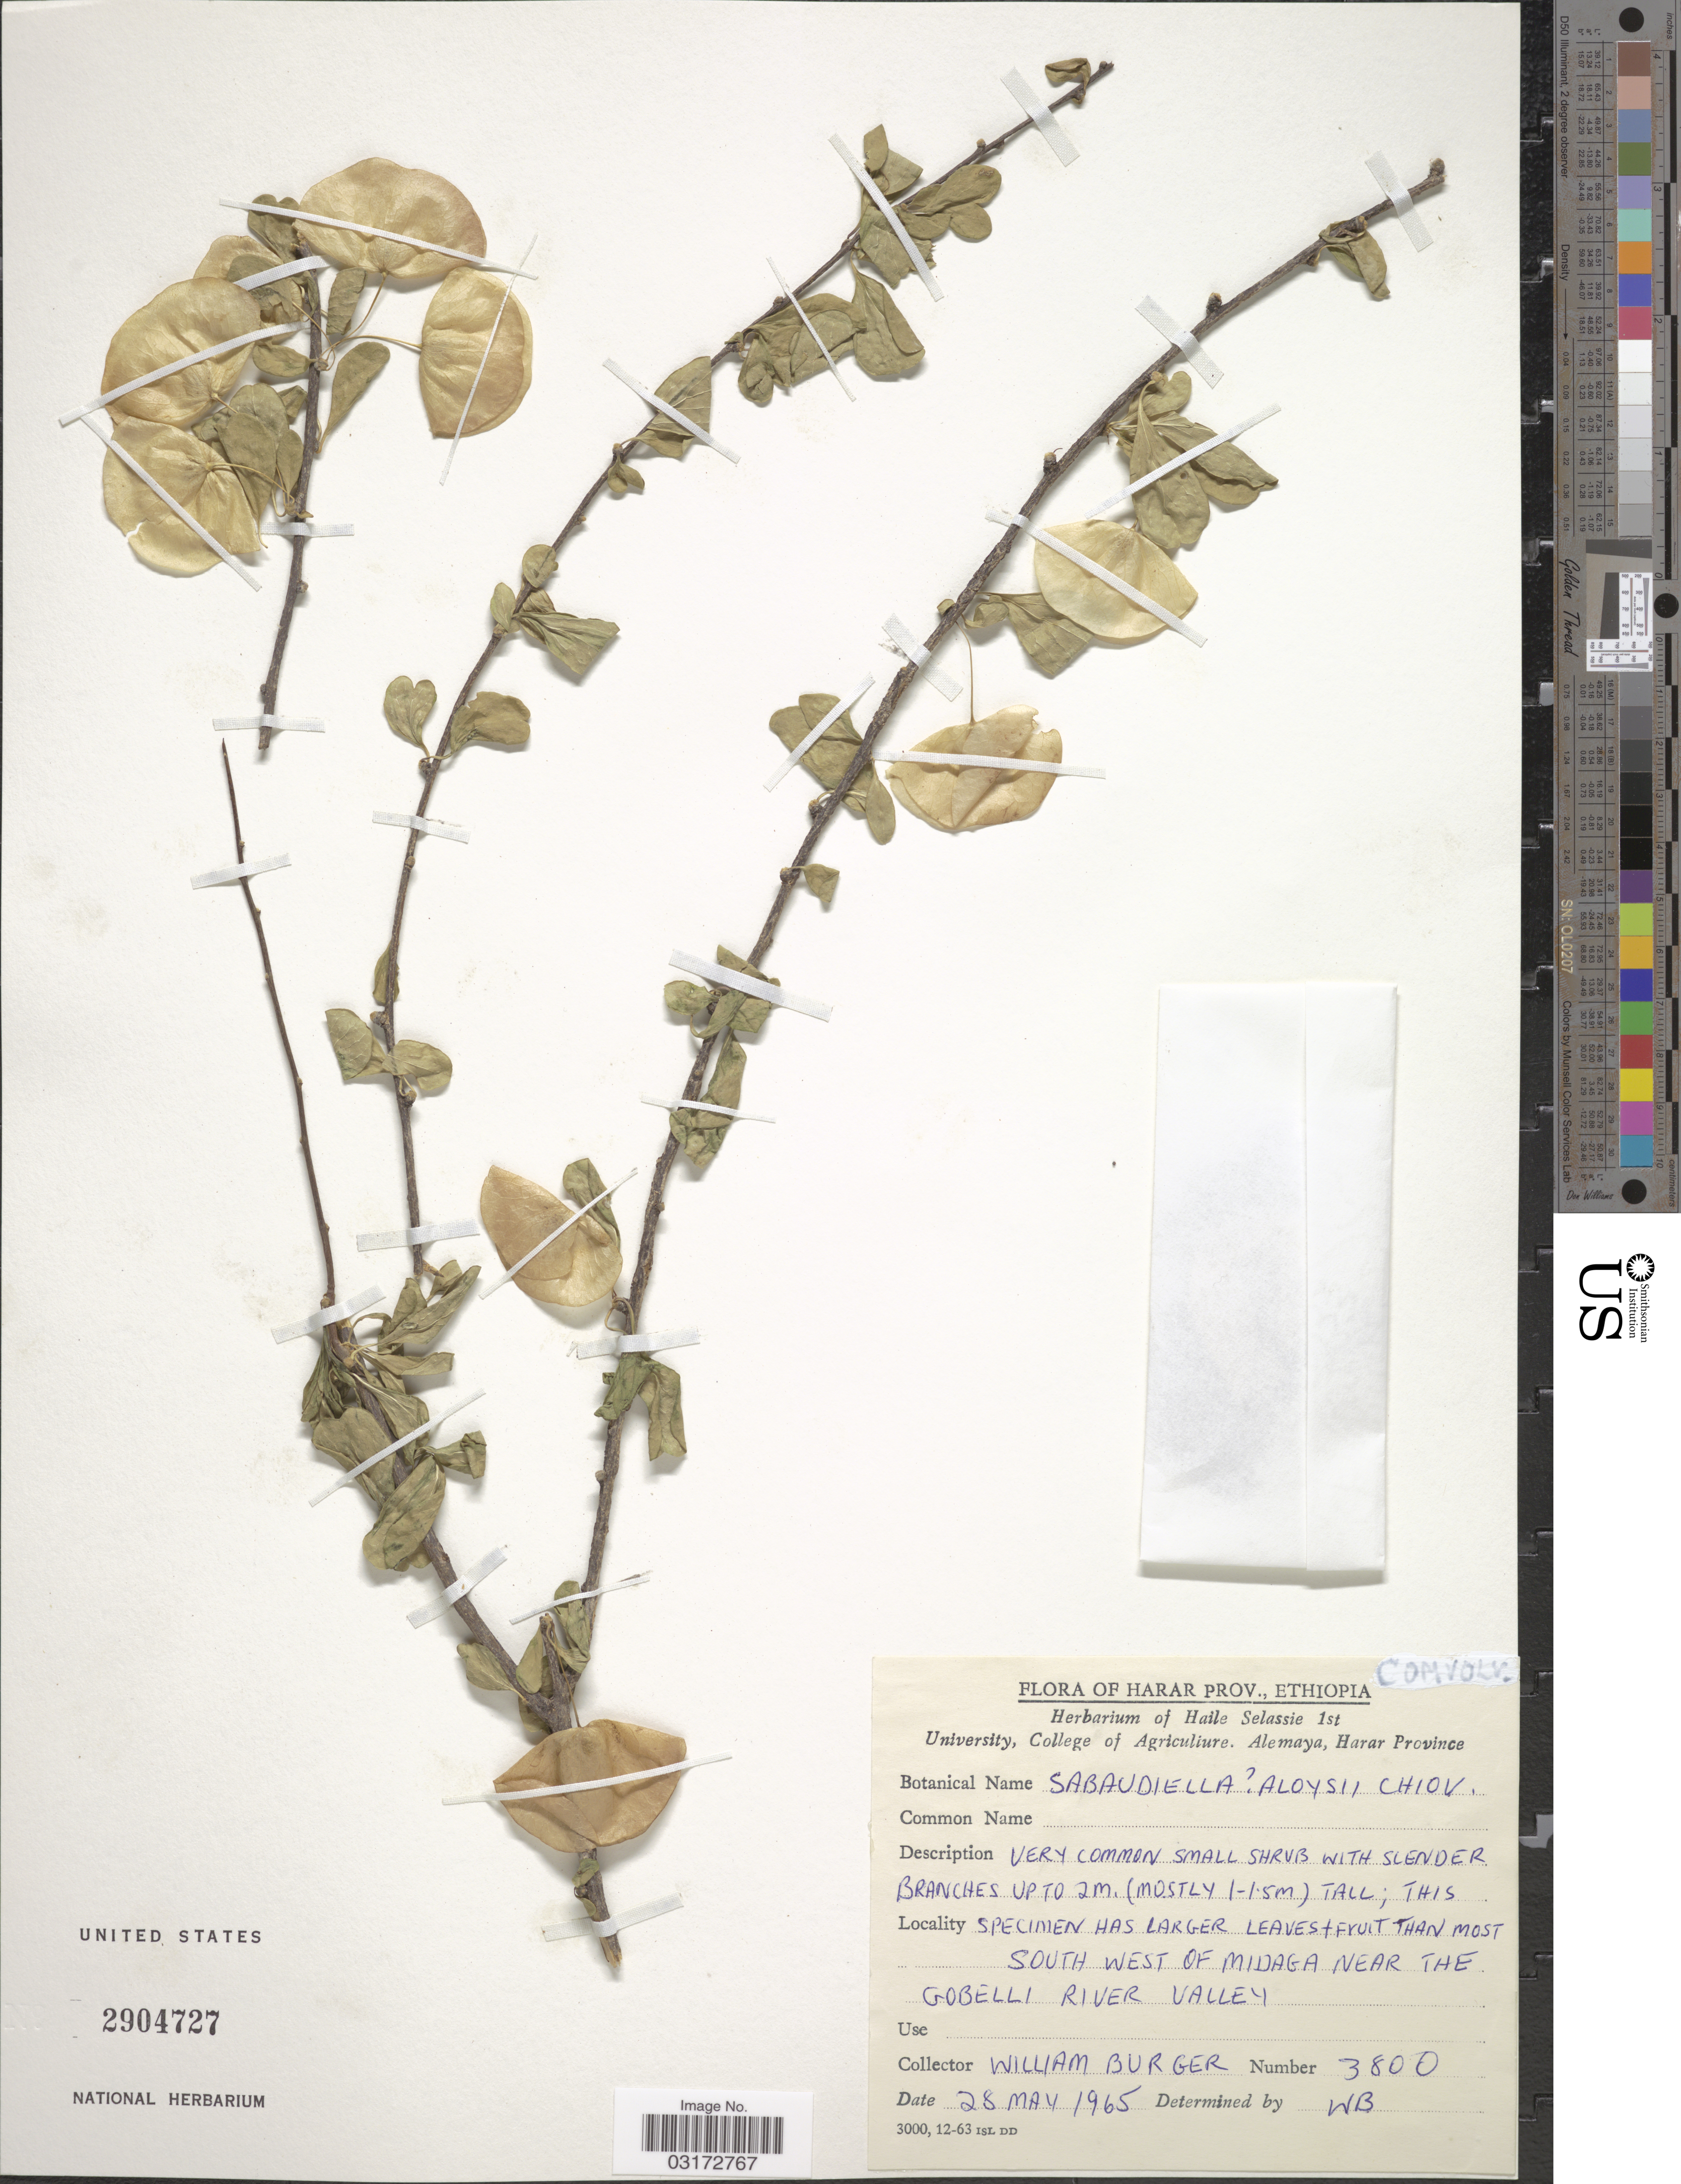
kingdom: Plantae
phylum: Tracheophyta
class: Magnoliopsida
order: Solanales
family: Convolvulaceae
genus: Hildebrandtia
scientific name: Hildebrandtia aloysii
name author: Sebsebe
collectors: W. Burger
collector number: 3800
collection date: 1965-05-28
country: Ethiopia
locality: Harar Prov. South West Midaga near the Gobelli River Valley.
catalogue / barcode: US 2904727